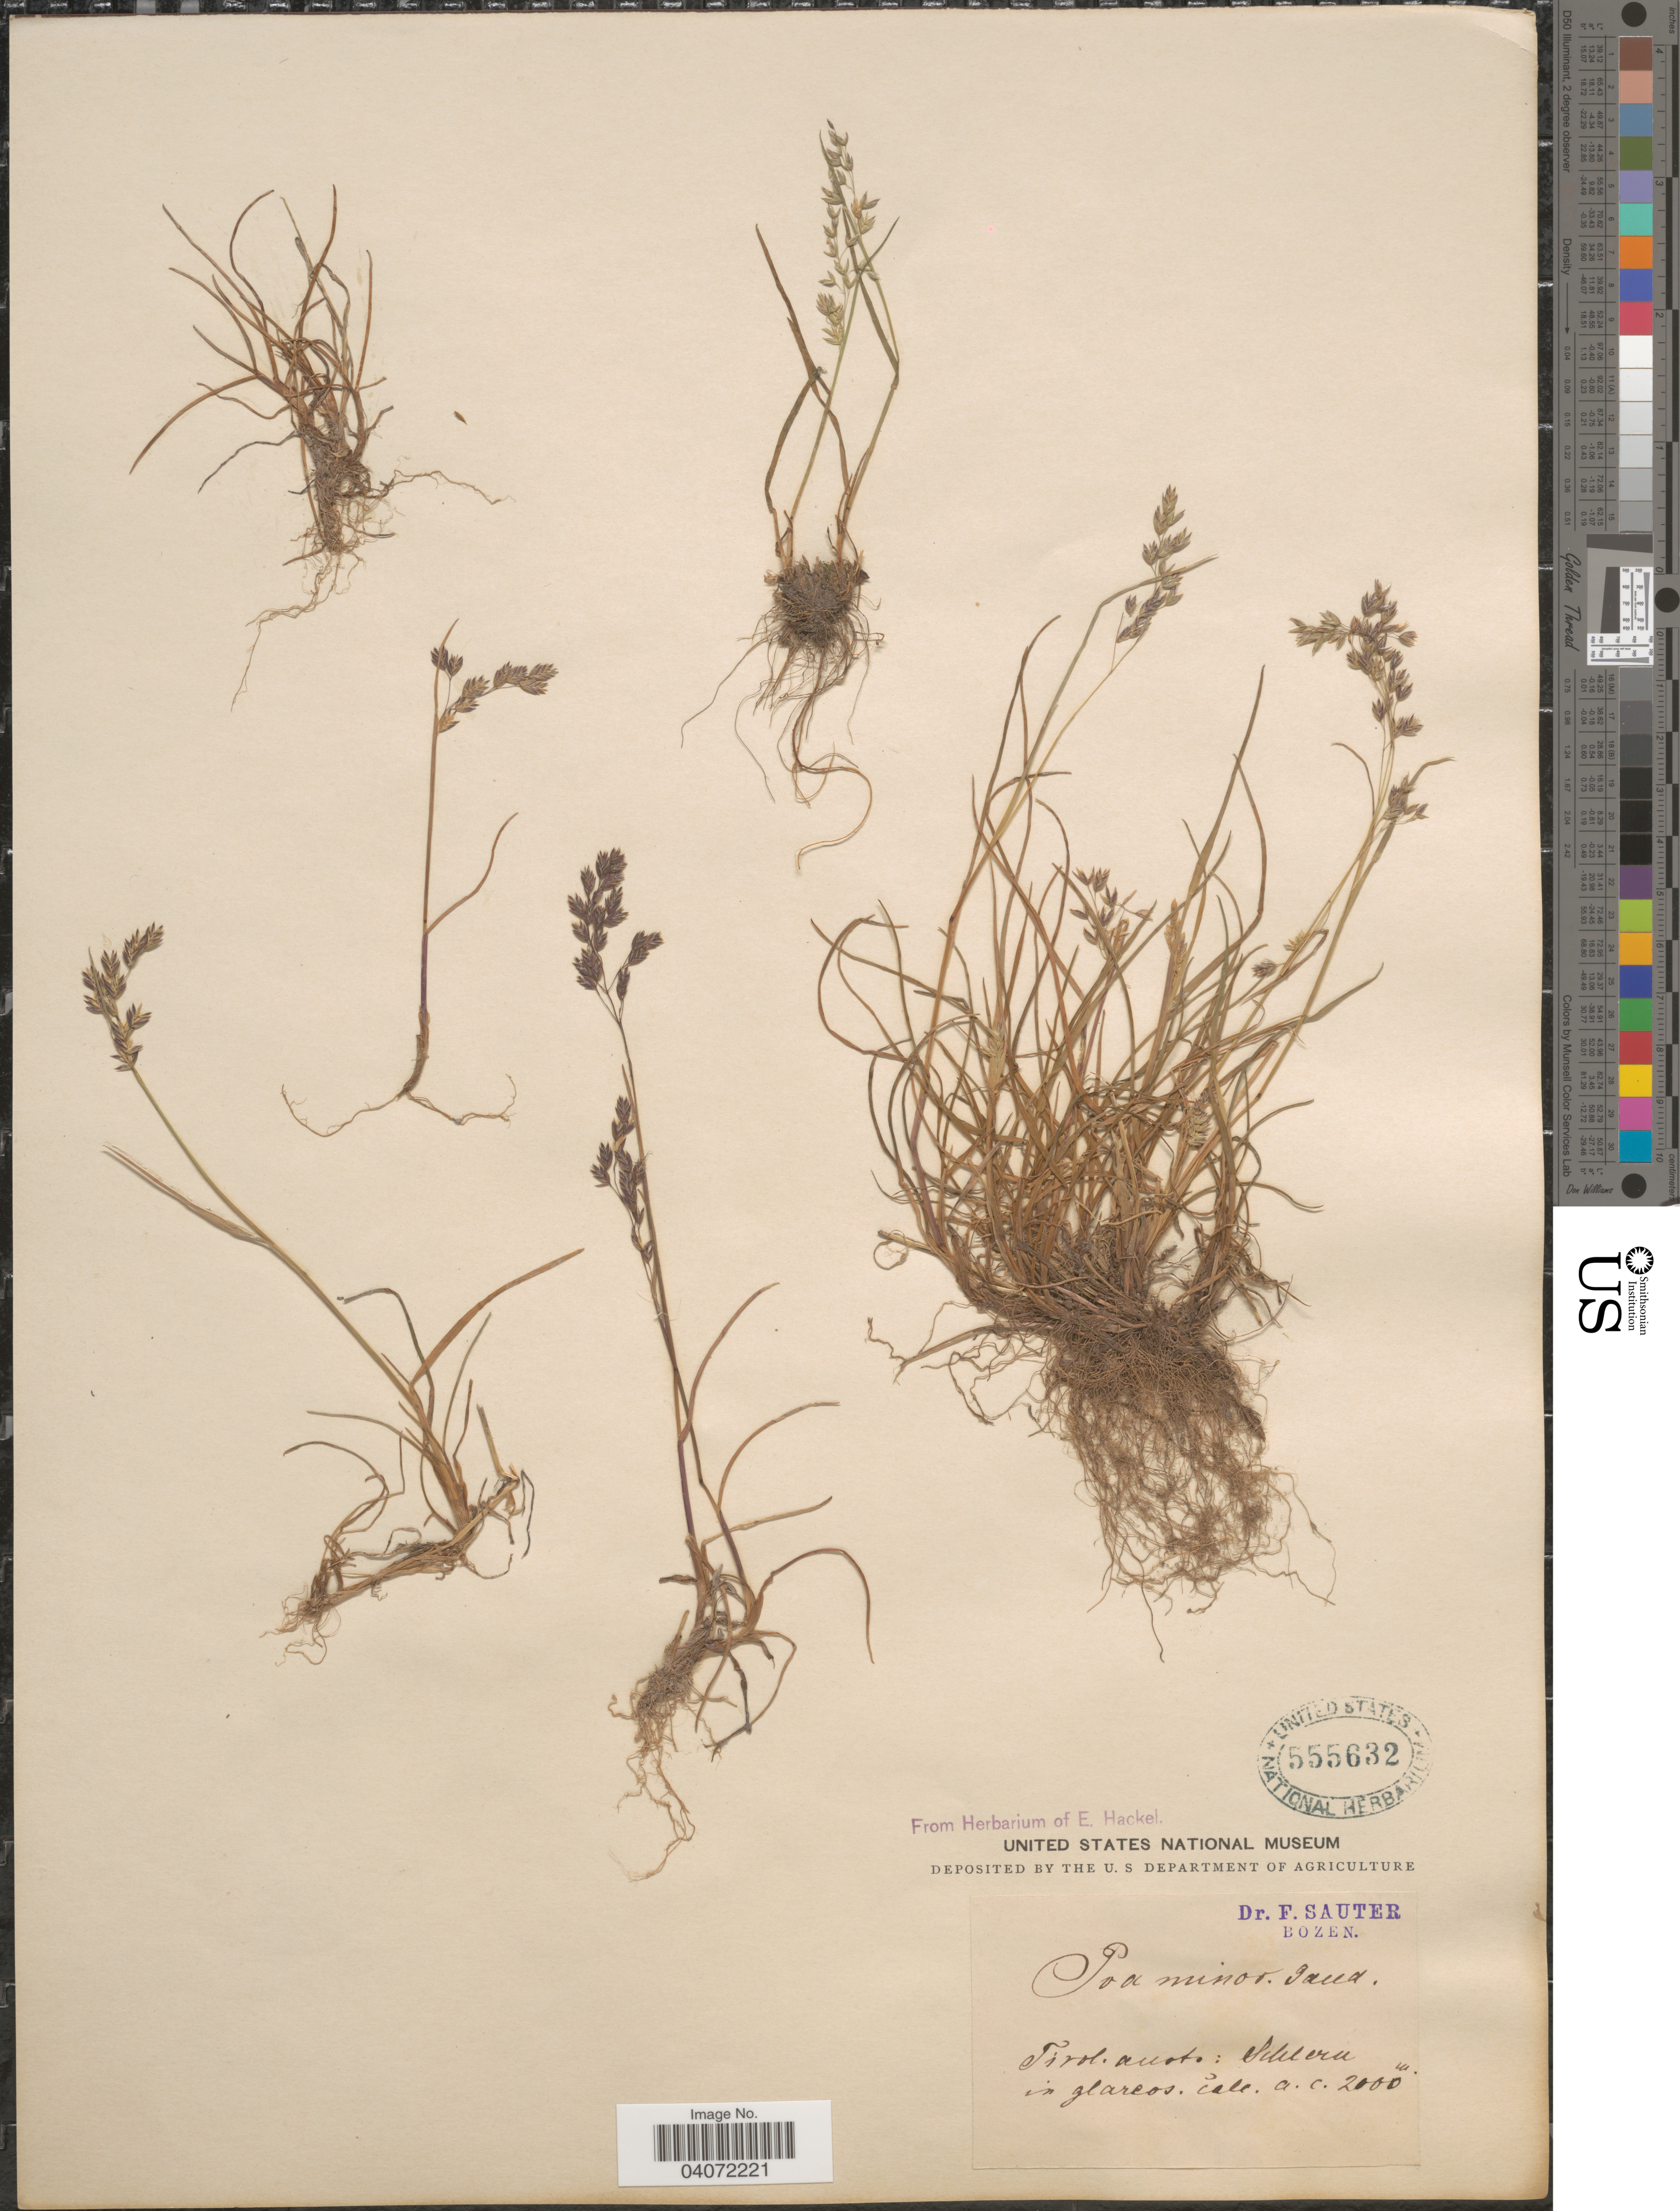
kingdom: Plantae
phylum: Tracheophyta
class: Liliopsida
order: Poales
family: Poaceae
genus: Poa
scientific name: Poa minor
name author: Gaudin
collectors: F. Sauter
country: Italy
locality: Tirol. austo: Schlern in glareos.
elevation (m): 2000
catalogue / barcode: US 555632